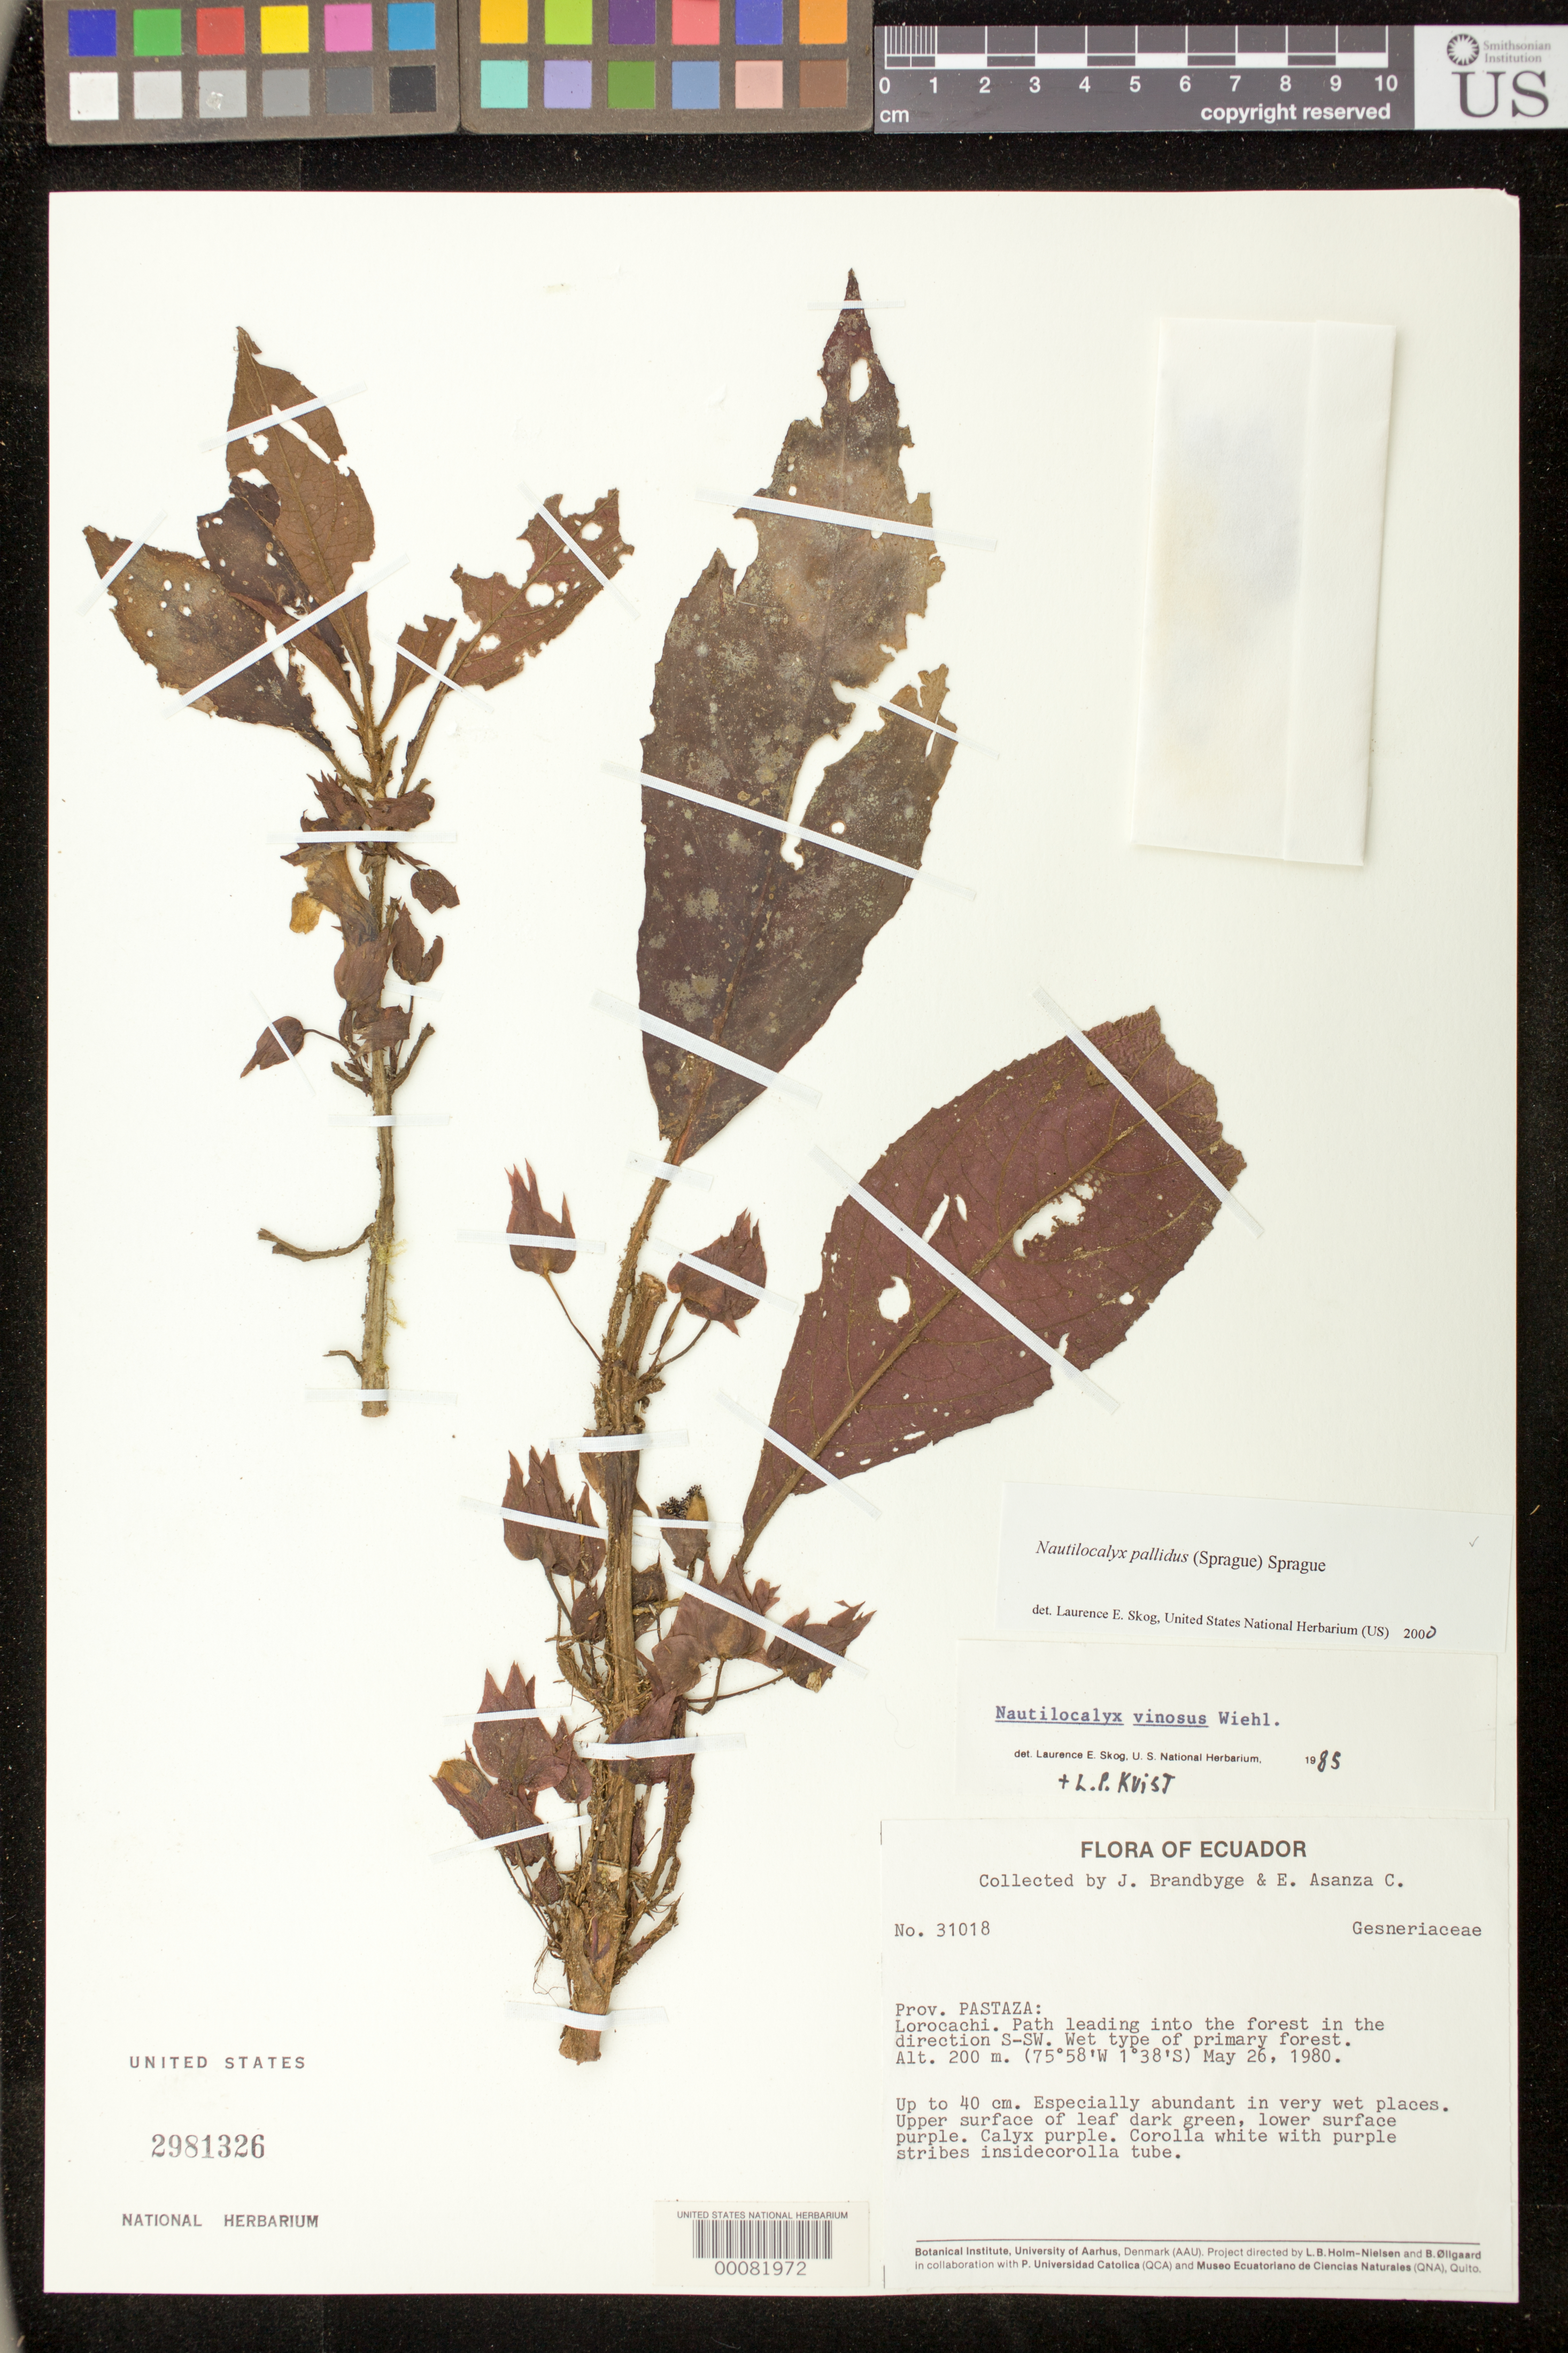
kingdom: Plantae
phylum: Tracheophyta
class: Magnoliopsida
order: Lamiales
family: Gesneriaceae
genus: Nautilocalyx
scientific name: Nautilocalyx pallidus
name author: (Sprague) C. Sprague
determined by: Skog, Laurence E.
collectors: J. Brandbyge & E. Asanza C.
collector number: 31018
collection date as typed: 26 May 1980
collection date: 1980-05-26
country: Ecuador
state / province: Pastaza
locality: Lorocachi, path leading into the forest in the direction S-SW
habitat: Wet type of primary forest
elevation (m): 200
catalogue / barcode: US 2981326